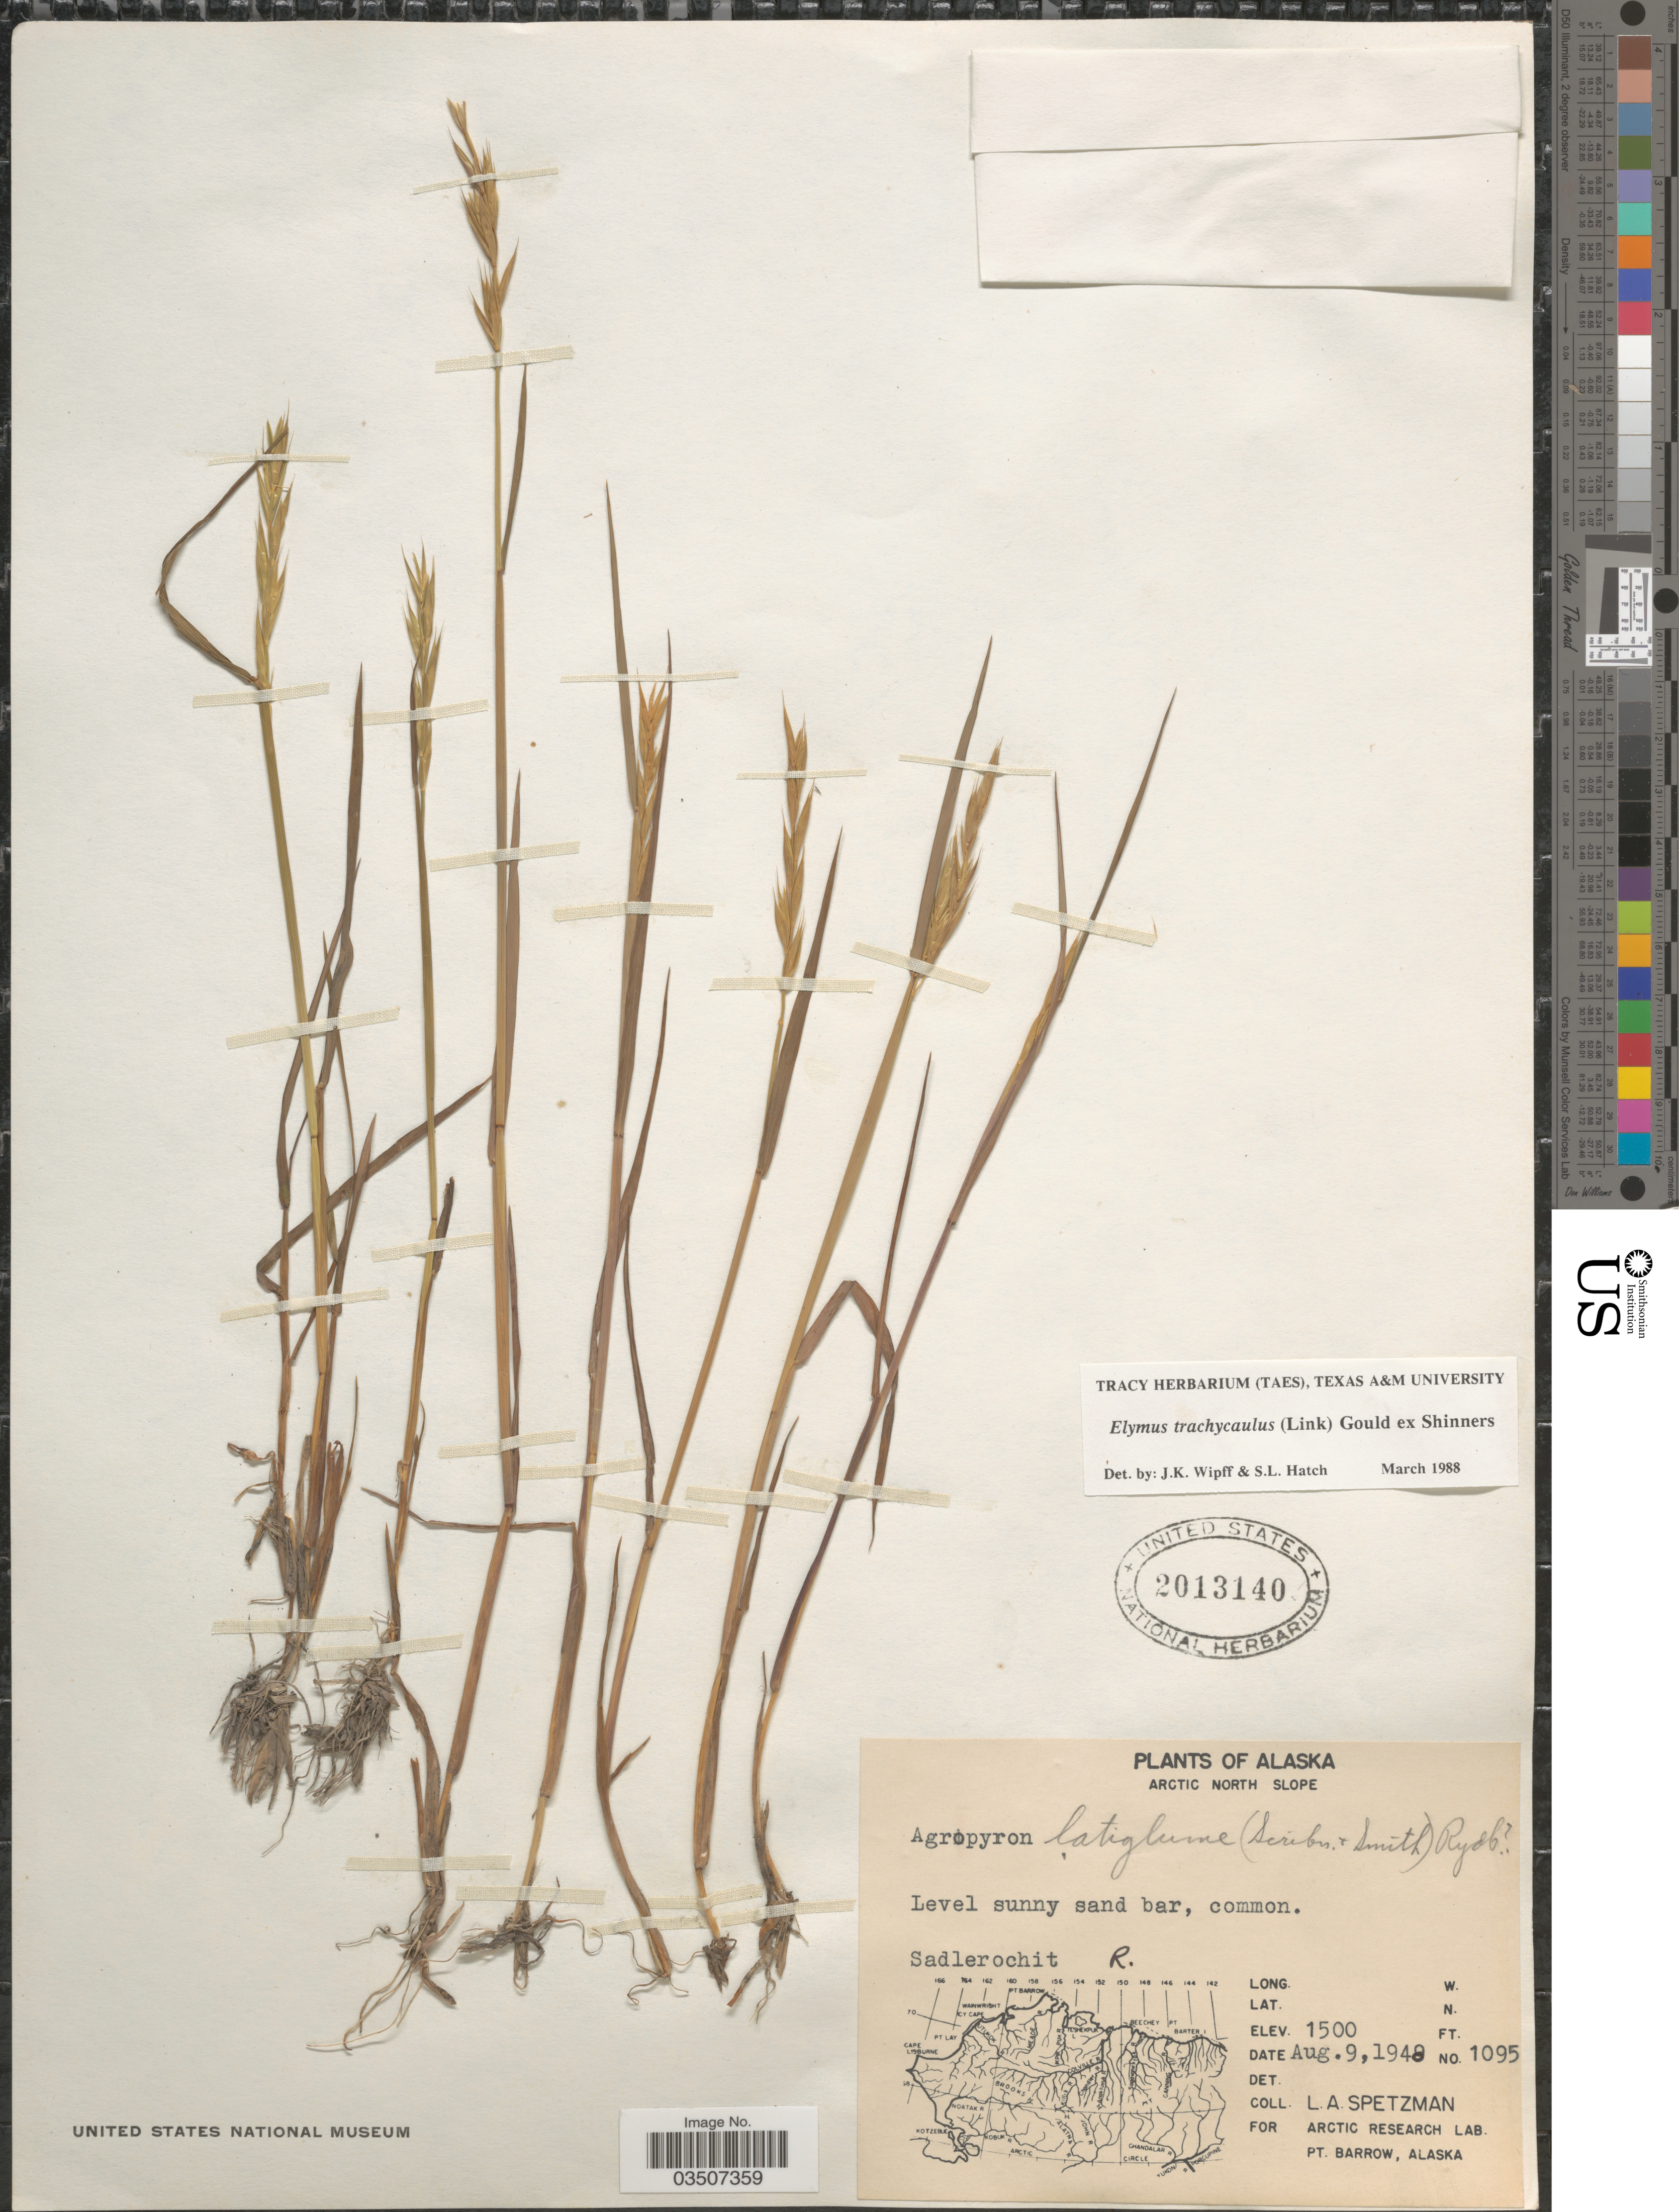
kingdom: Plantae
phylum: Tracheophyta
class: Liliopsida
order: Poales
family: Poaceae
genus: Elymus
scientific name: Elymus trachycaulus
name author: (Link) Gould ex Shinners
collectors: L. Spetzman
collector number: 1095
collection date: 1948-08-09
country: United States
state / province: Alaska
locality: Arctic North Slope. Level sunny sand bar, common. Sadlerochit R.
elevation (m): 457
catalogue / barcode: US 2013140